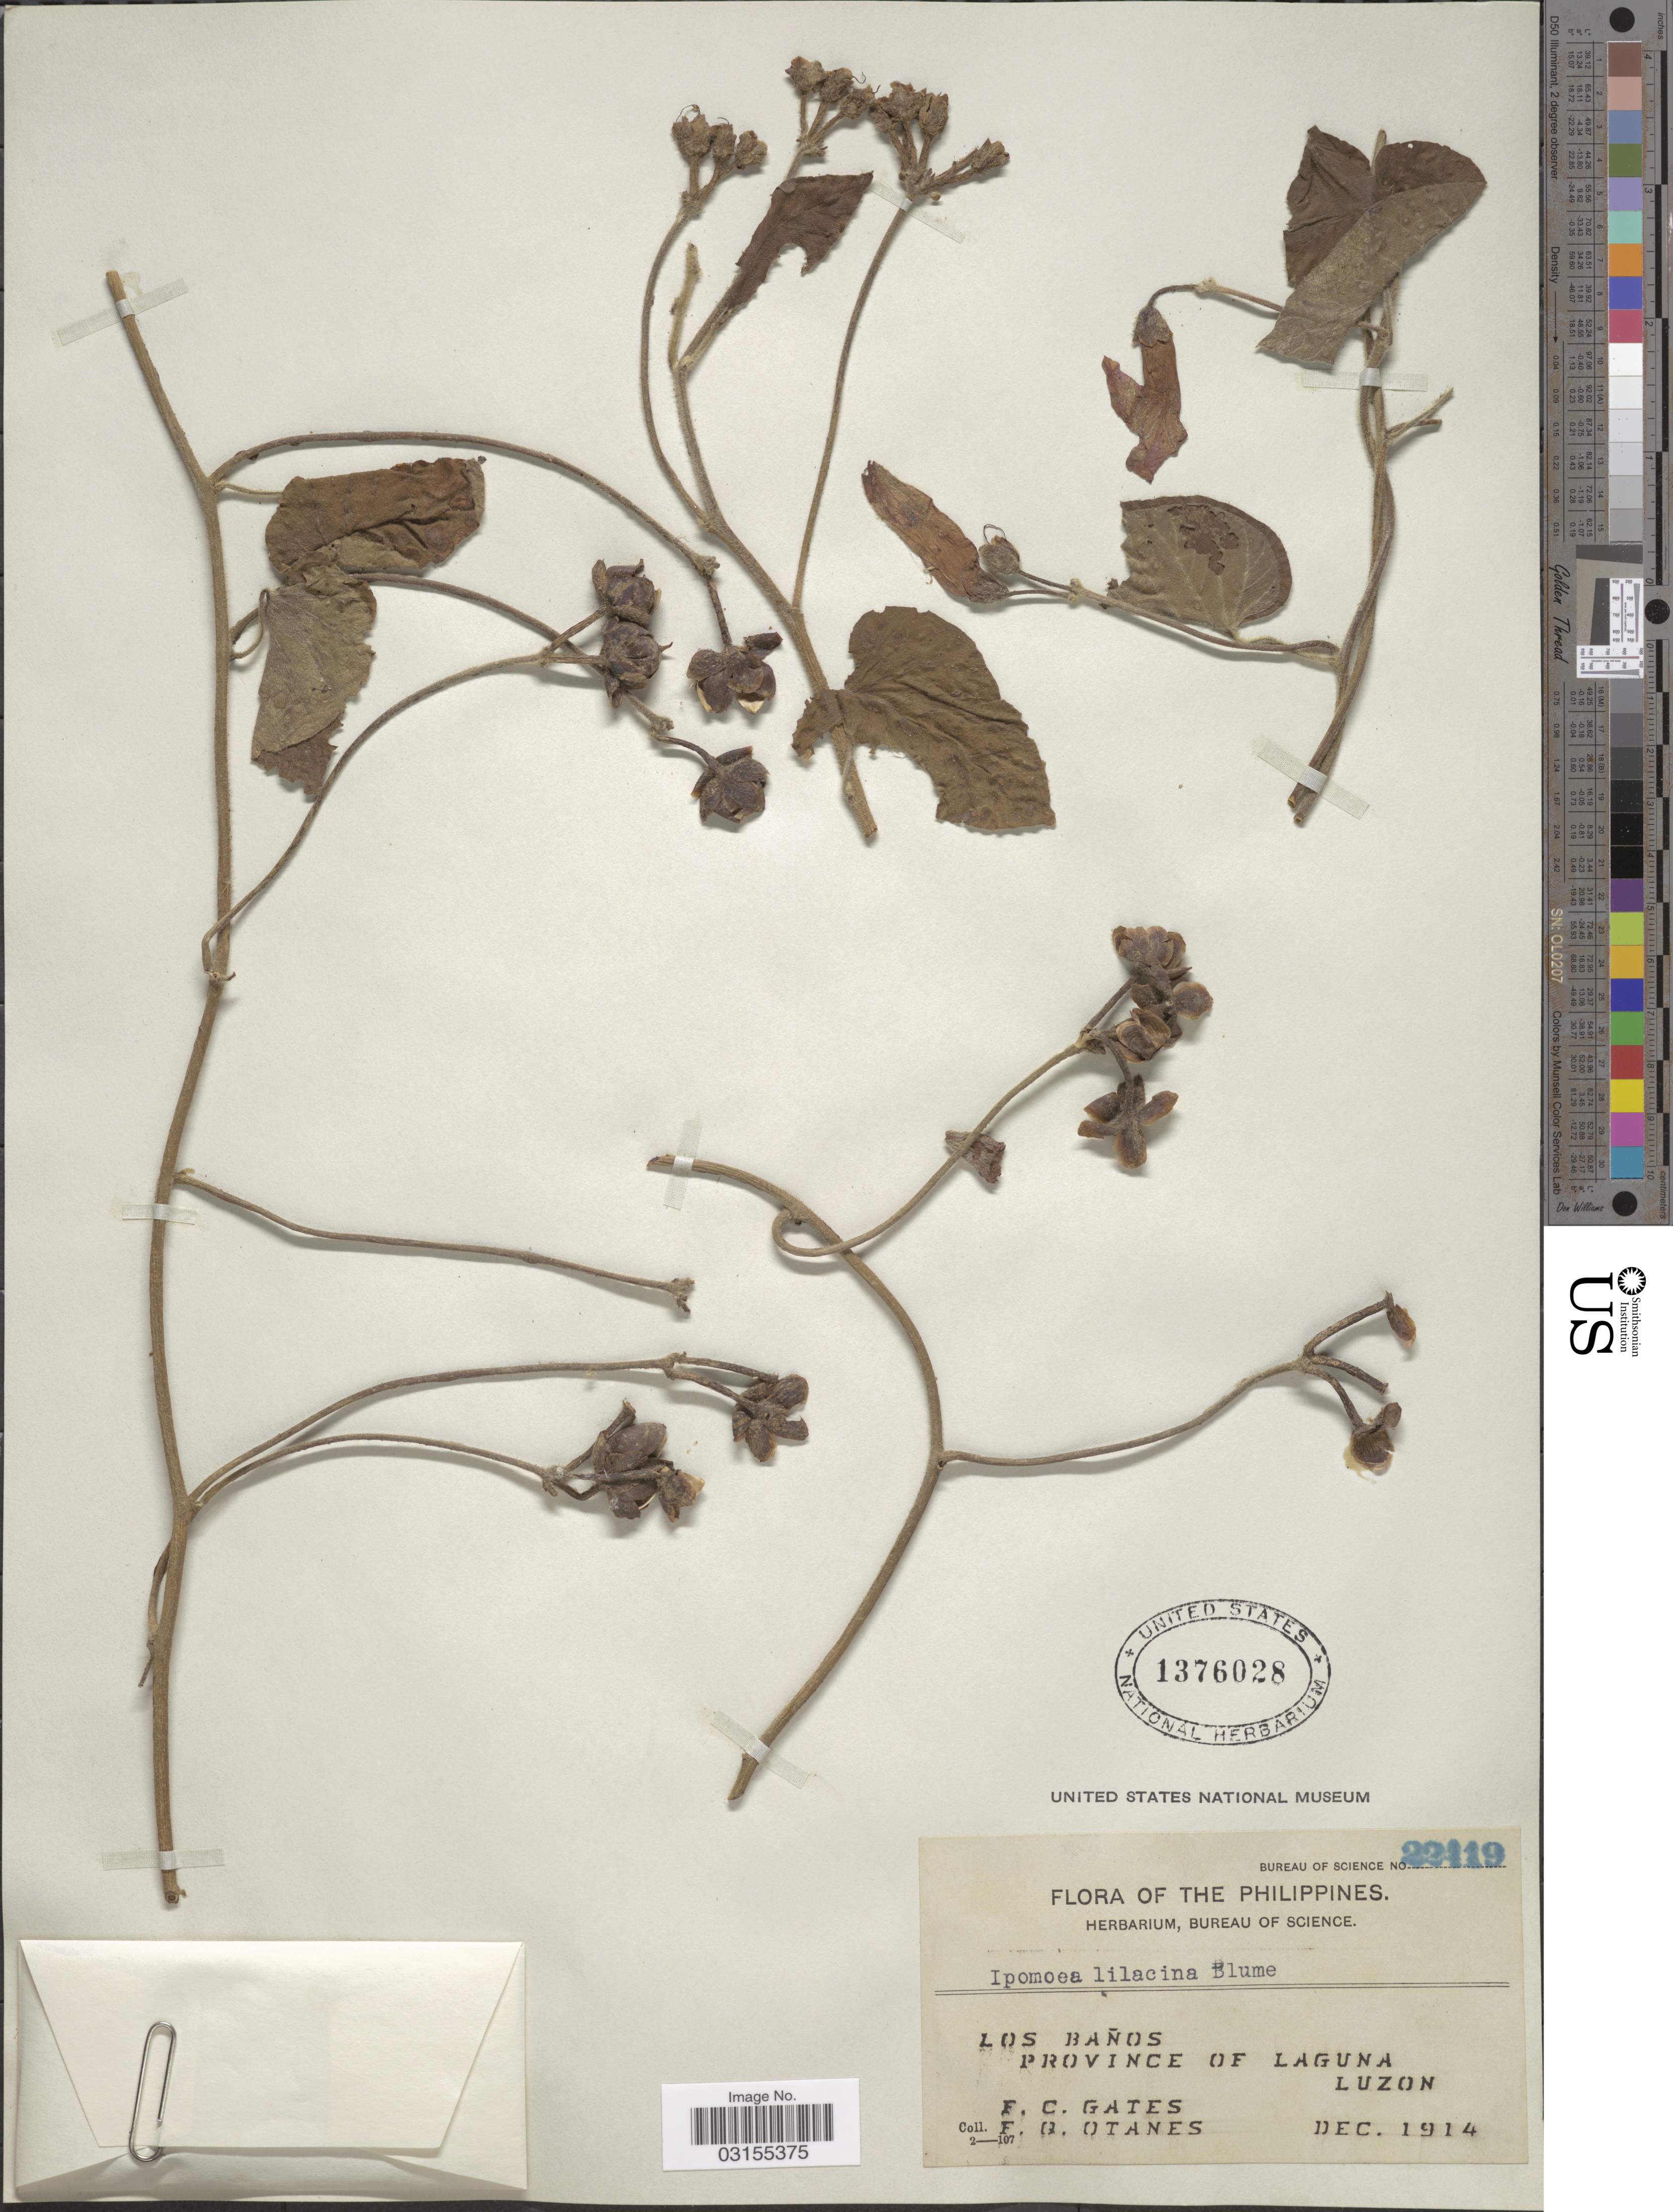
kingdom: Plantae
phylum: Tracheophyta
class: Magnoliopsida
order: Solanales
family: Convolvulaceae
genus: Ipomoea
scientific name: Ipomoea fragrans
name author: (Bojer ex Choisy) Bojer ex Hallier f.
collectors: F. C. Gates & F. Q. Otanes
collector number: Bureau of Science 22419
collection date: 1914-12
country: Philippines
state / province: Calabarzon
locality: Los Baños, Province of Laguna, Luzon.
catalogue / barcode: US 1376028